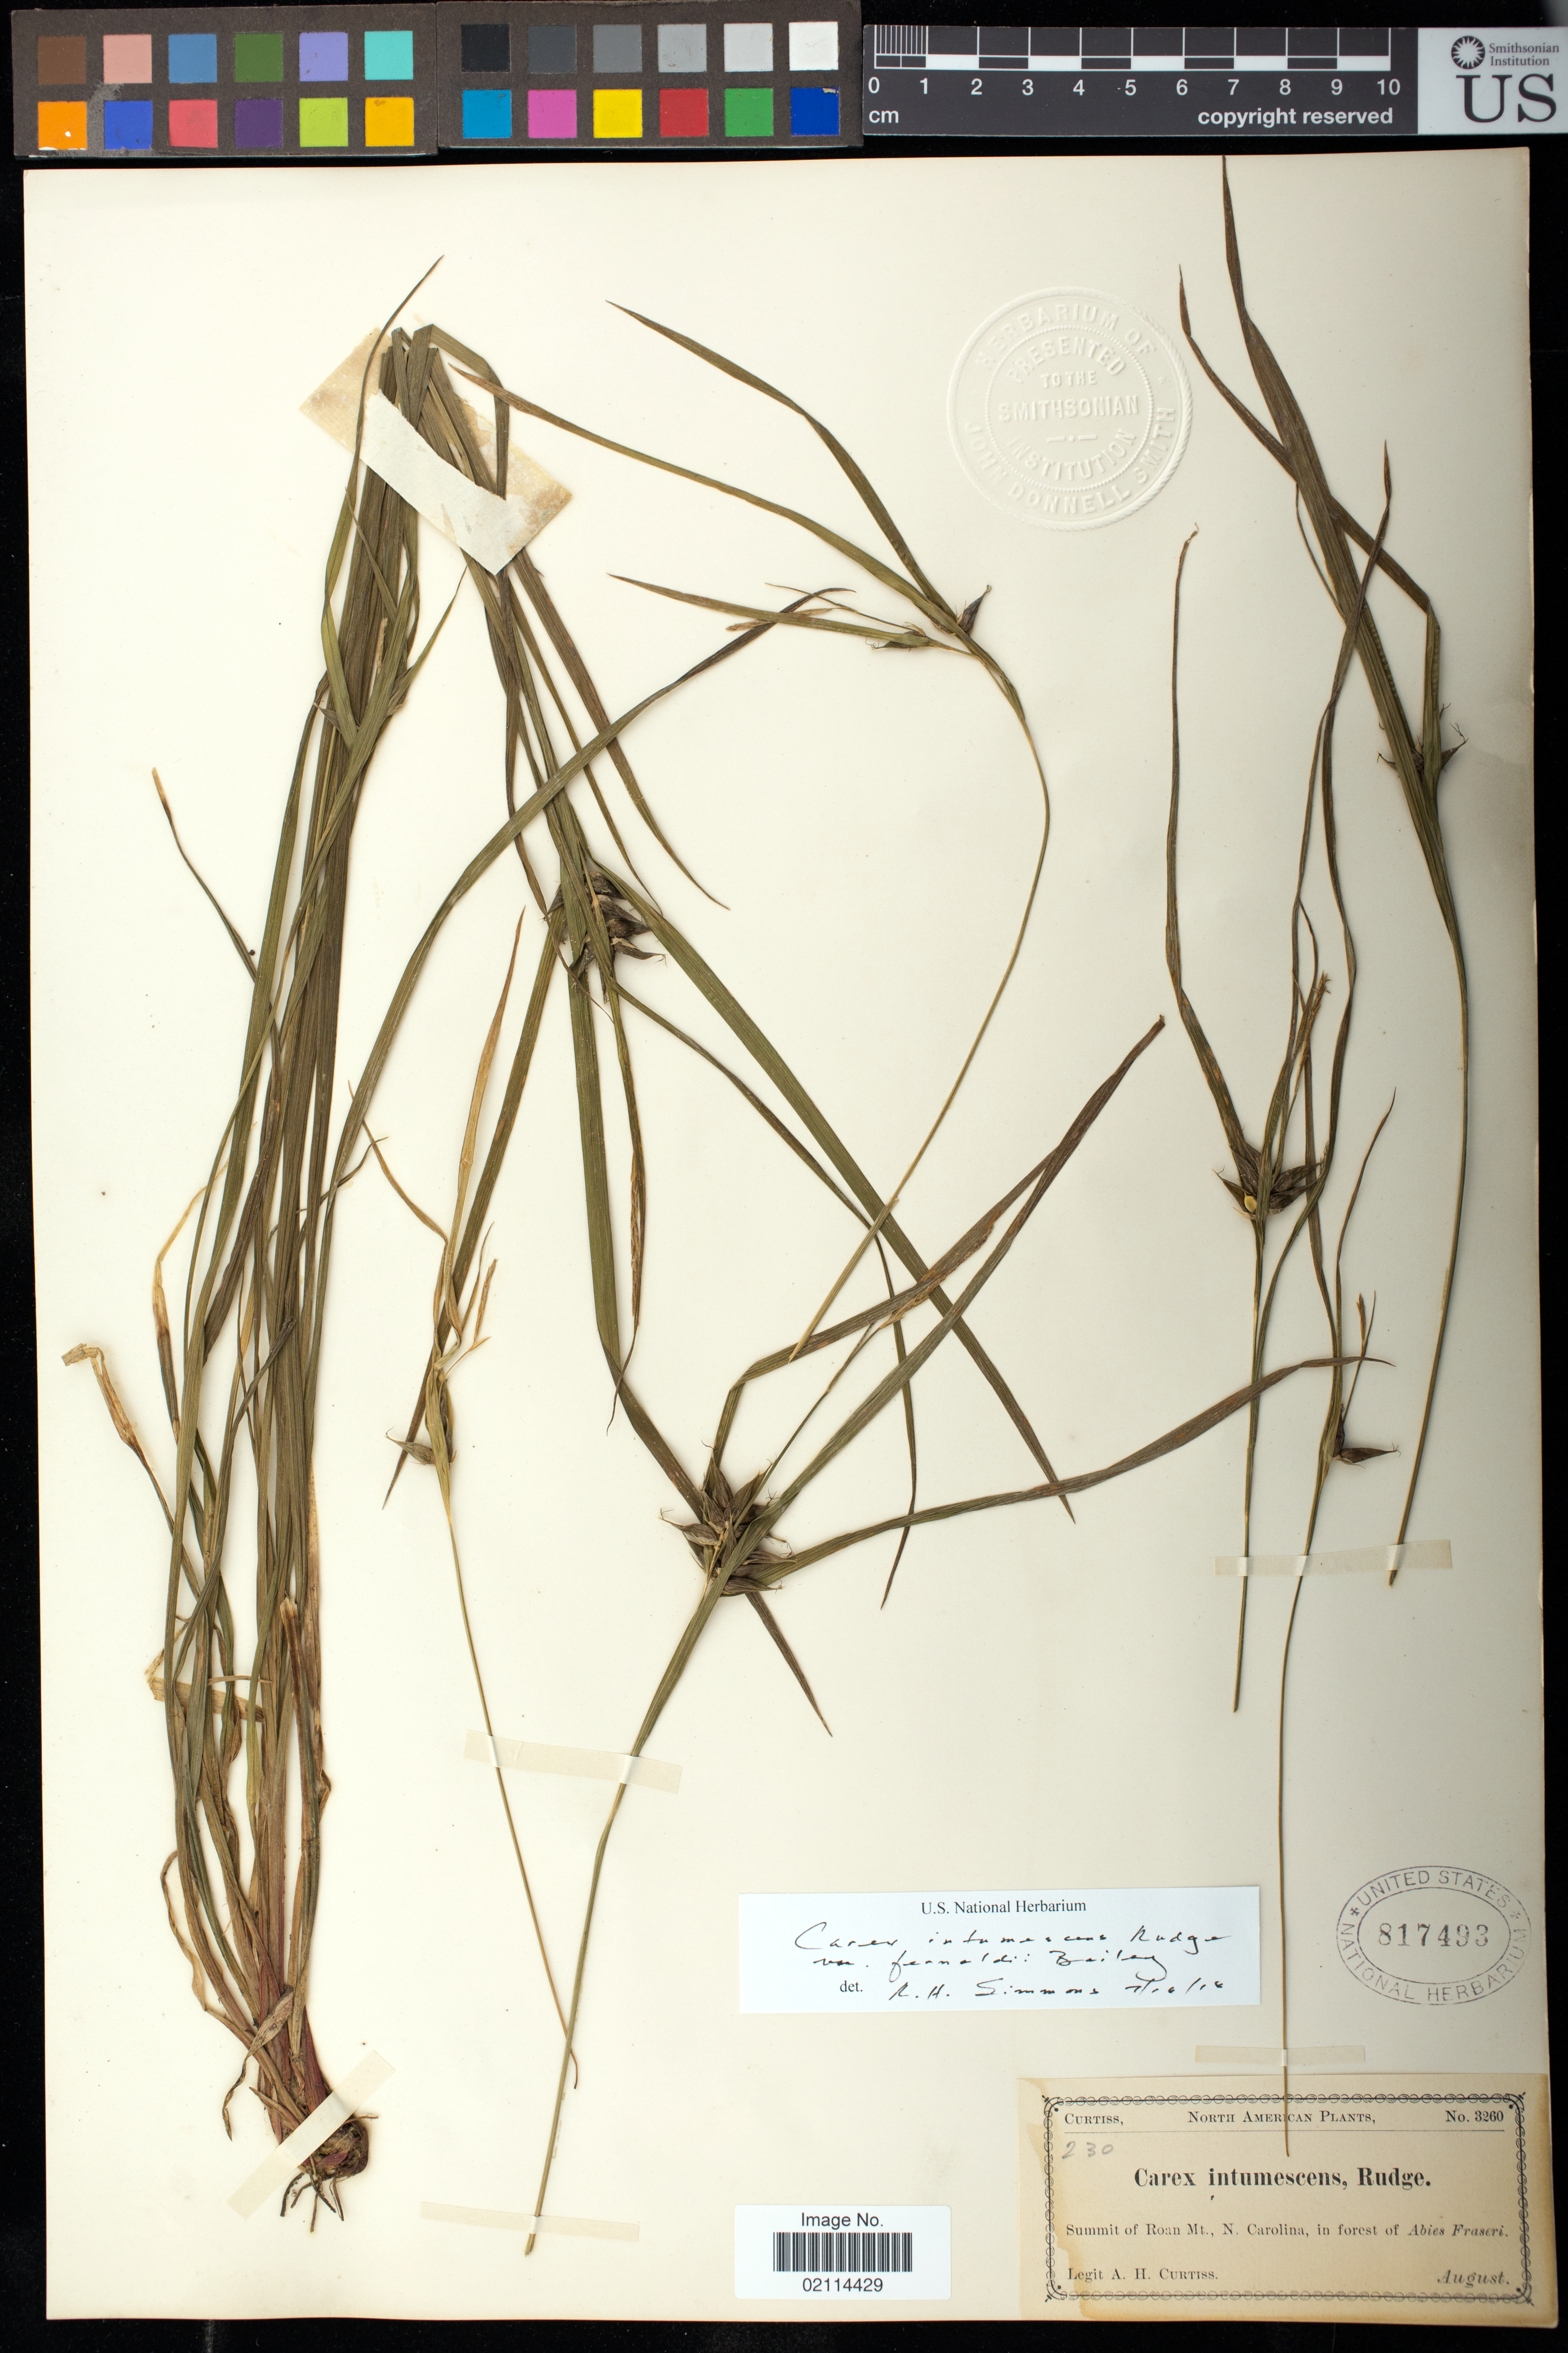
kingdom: Plantae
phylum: Tracheophyta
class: Liliopsida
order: Poales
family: Cyperaceae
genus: Carex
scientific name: Carex intumescens var. fernaldii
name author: L.H. Bailey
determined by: Simmons, R. H., (UNITED STATES)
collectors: A. H. Curtiss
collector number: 3260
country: United States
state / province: North Carolina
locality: Summit of Roan Mt., in forest.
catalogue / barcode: US 817493